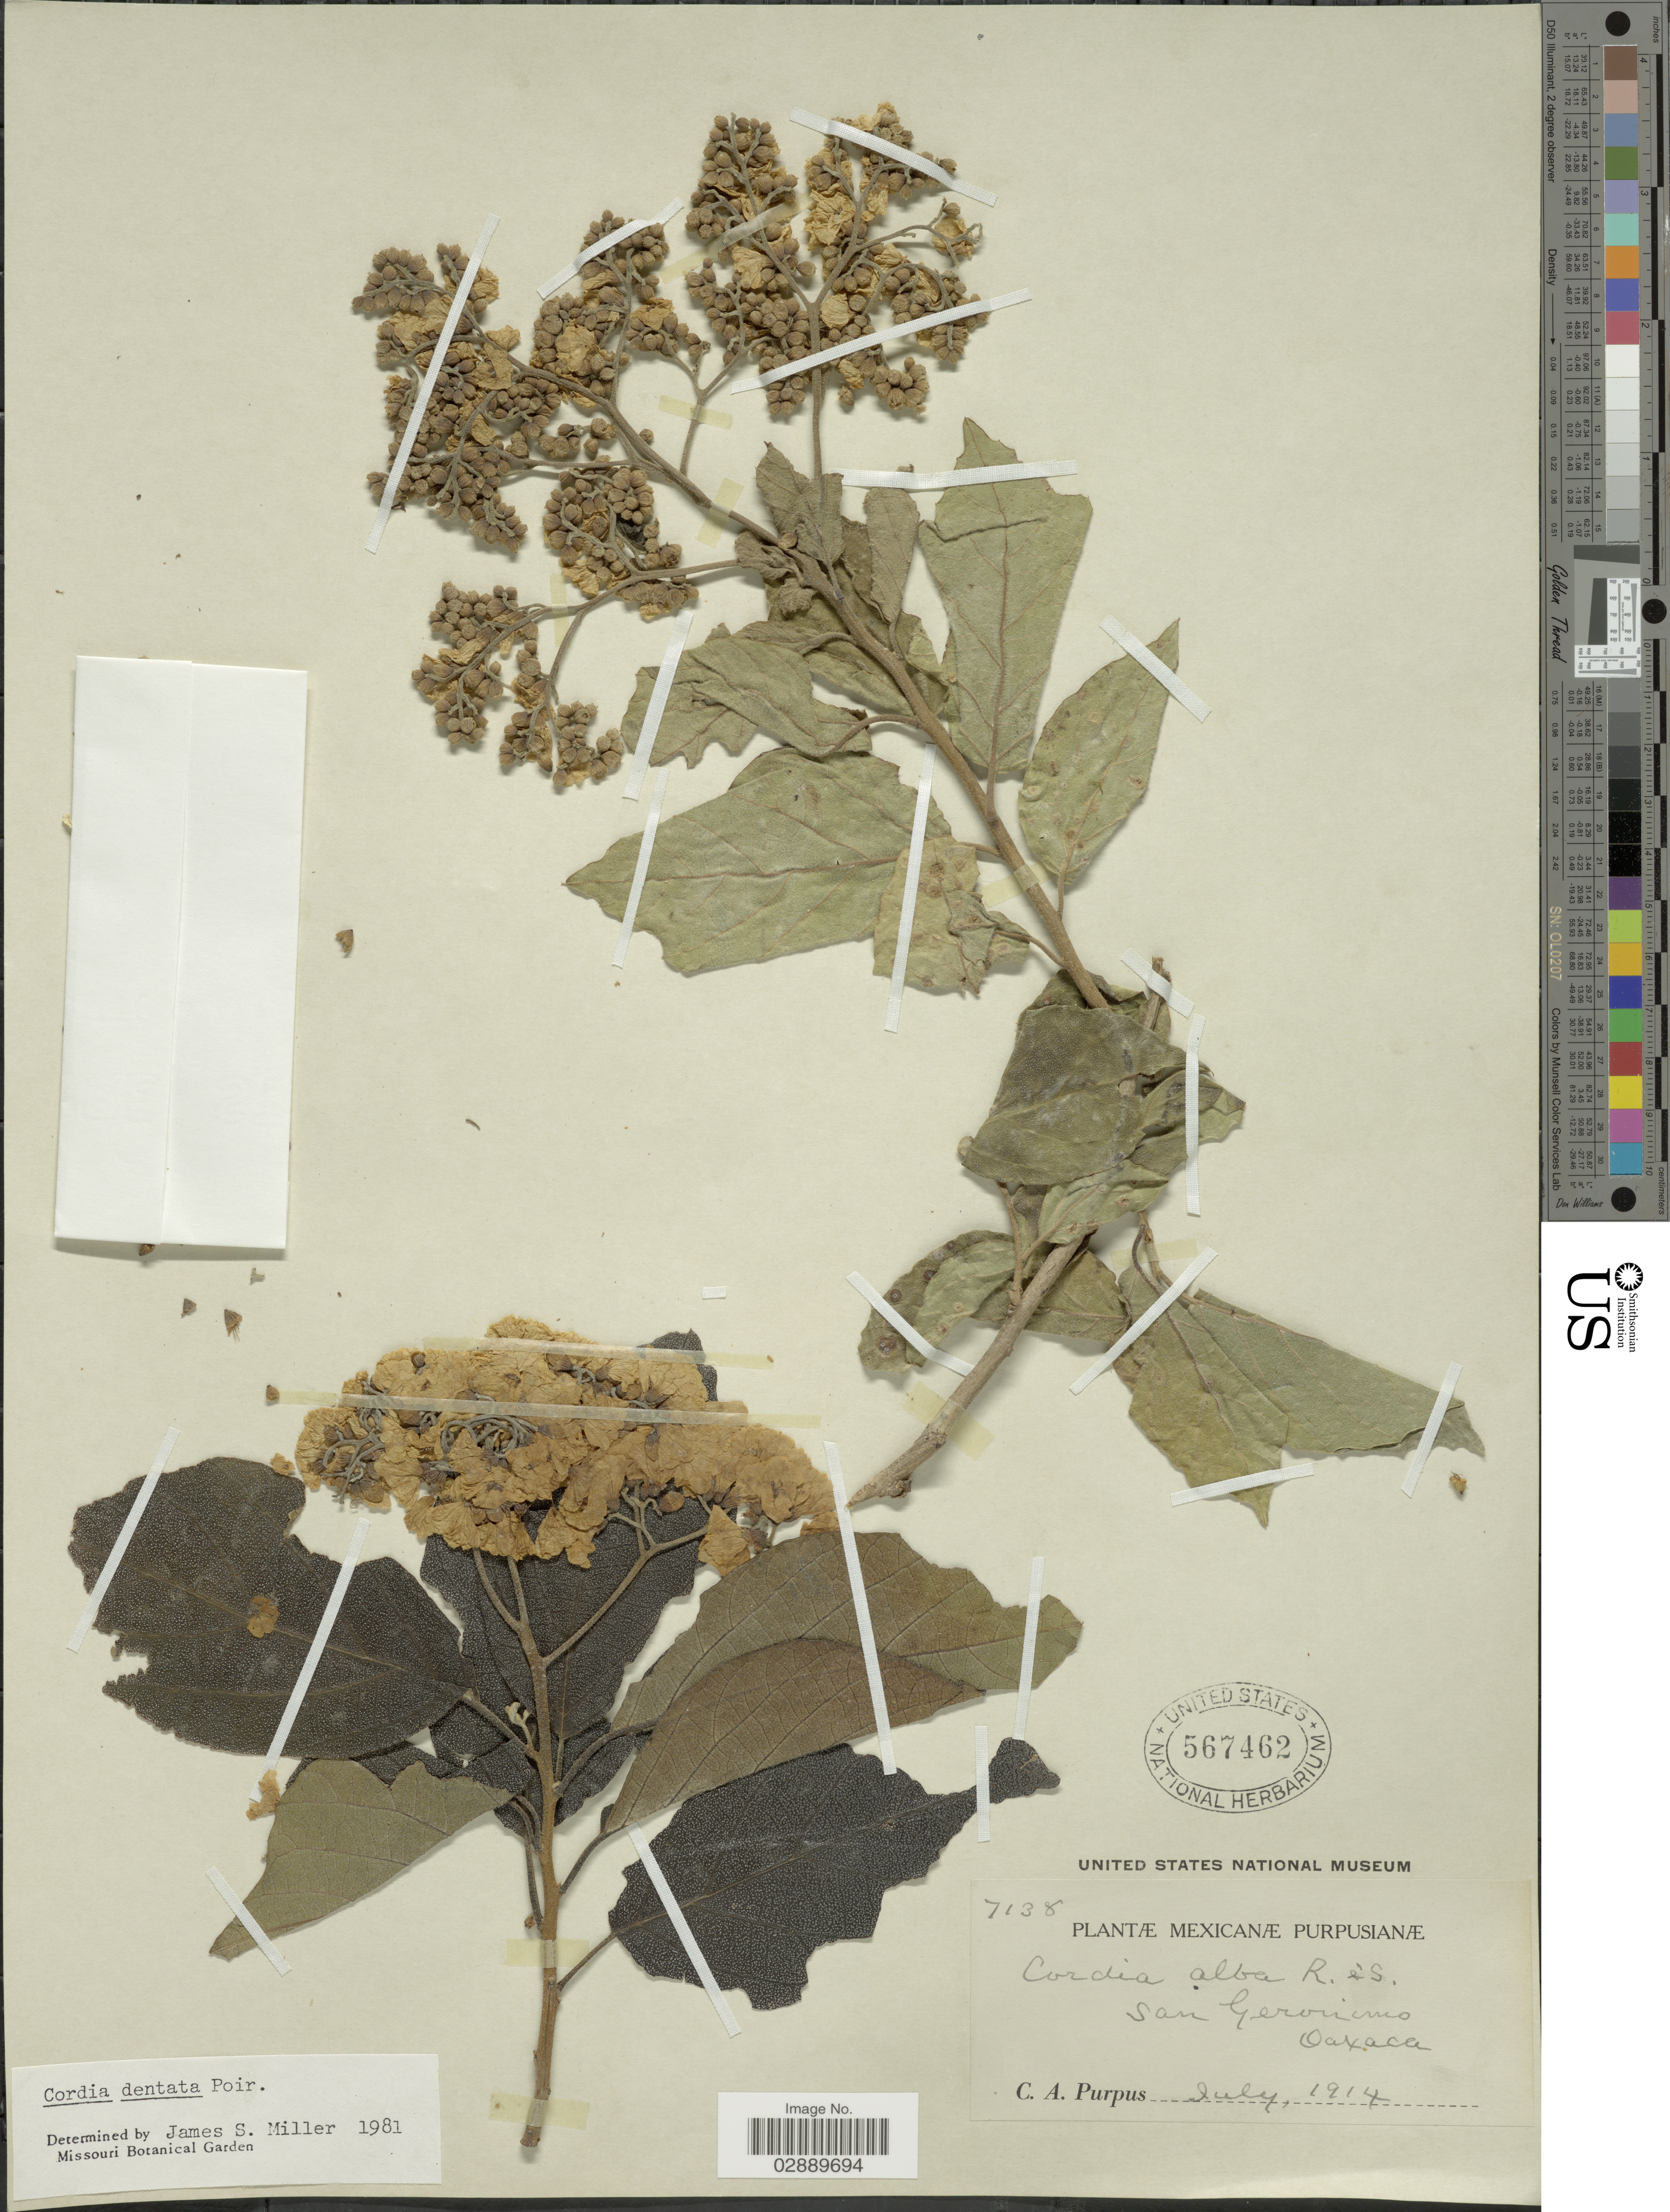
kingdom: Plantae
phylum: Tracheophyta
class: Magnoliopsida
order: Boraginales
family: Cordiaceae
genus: Cordia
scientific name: Cordia dentata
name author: Poir.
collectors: C. A. Purpus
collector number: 7138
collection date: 1914-07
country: Mexico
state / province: Oaxaca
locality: San Geronimo.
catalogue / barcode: US 567462